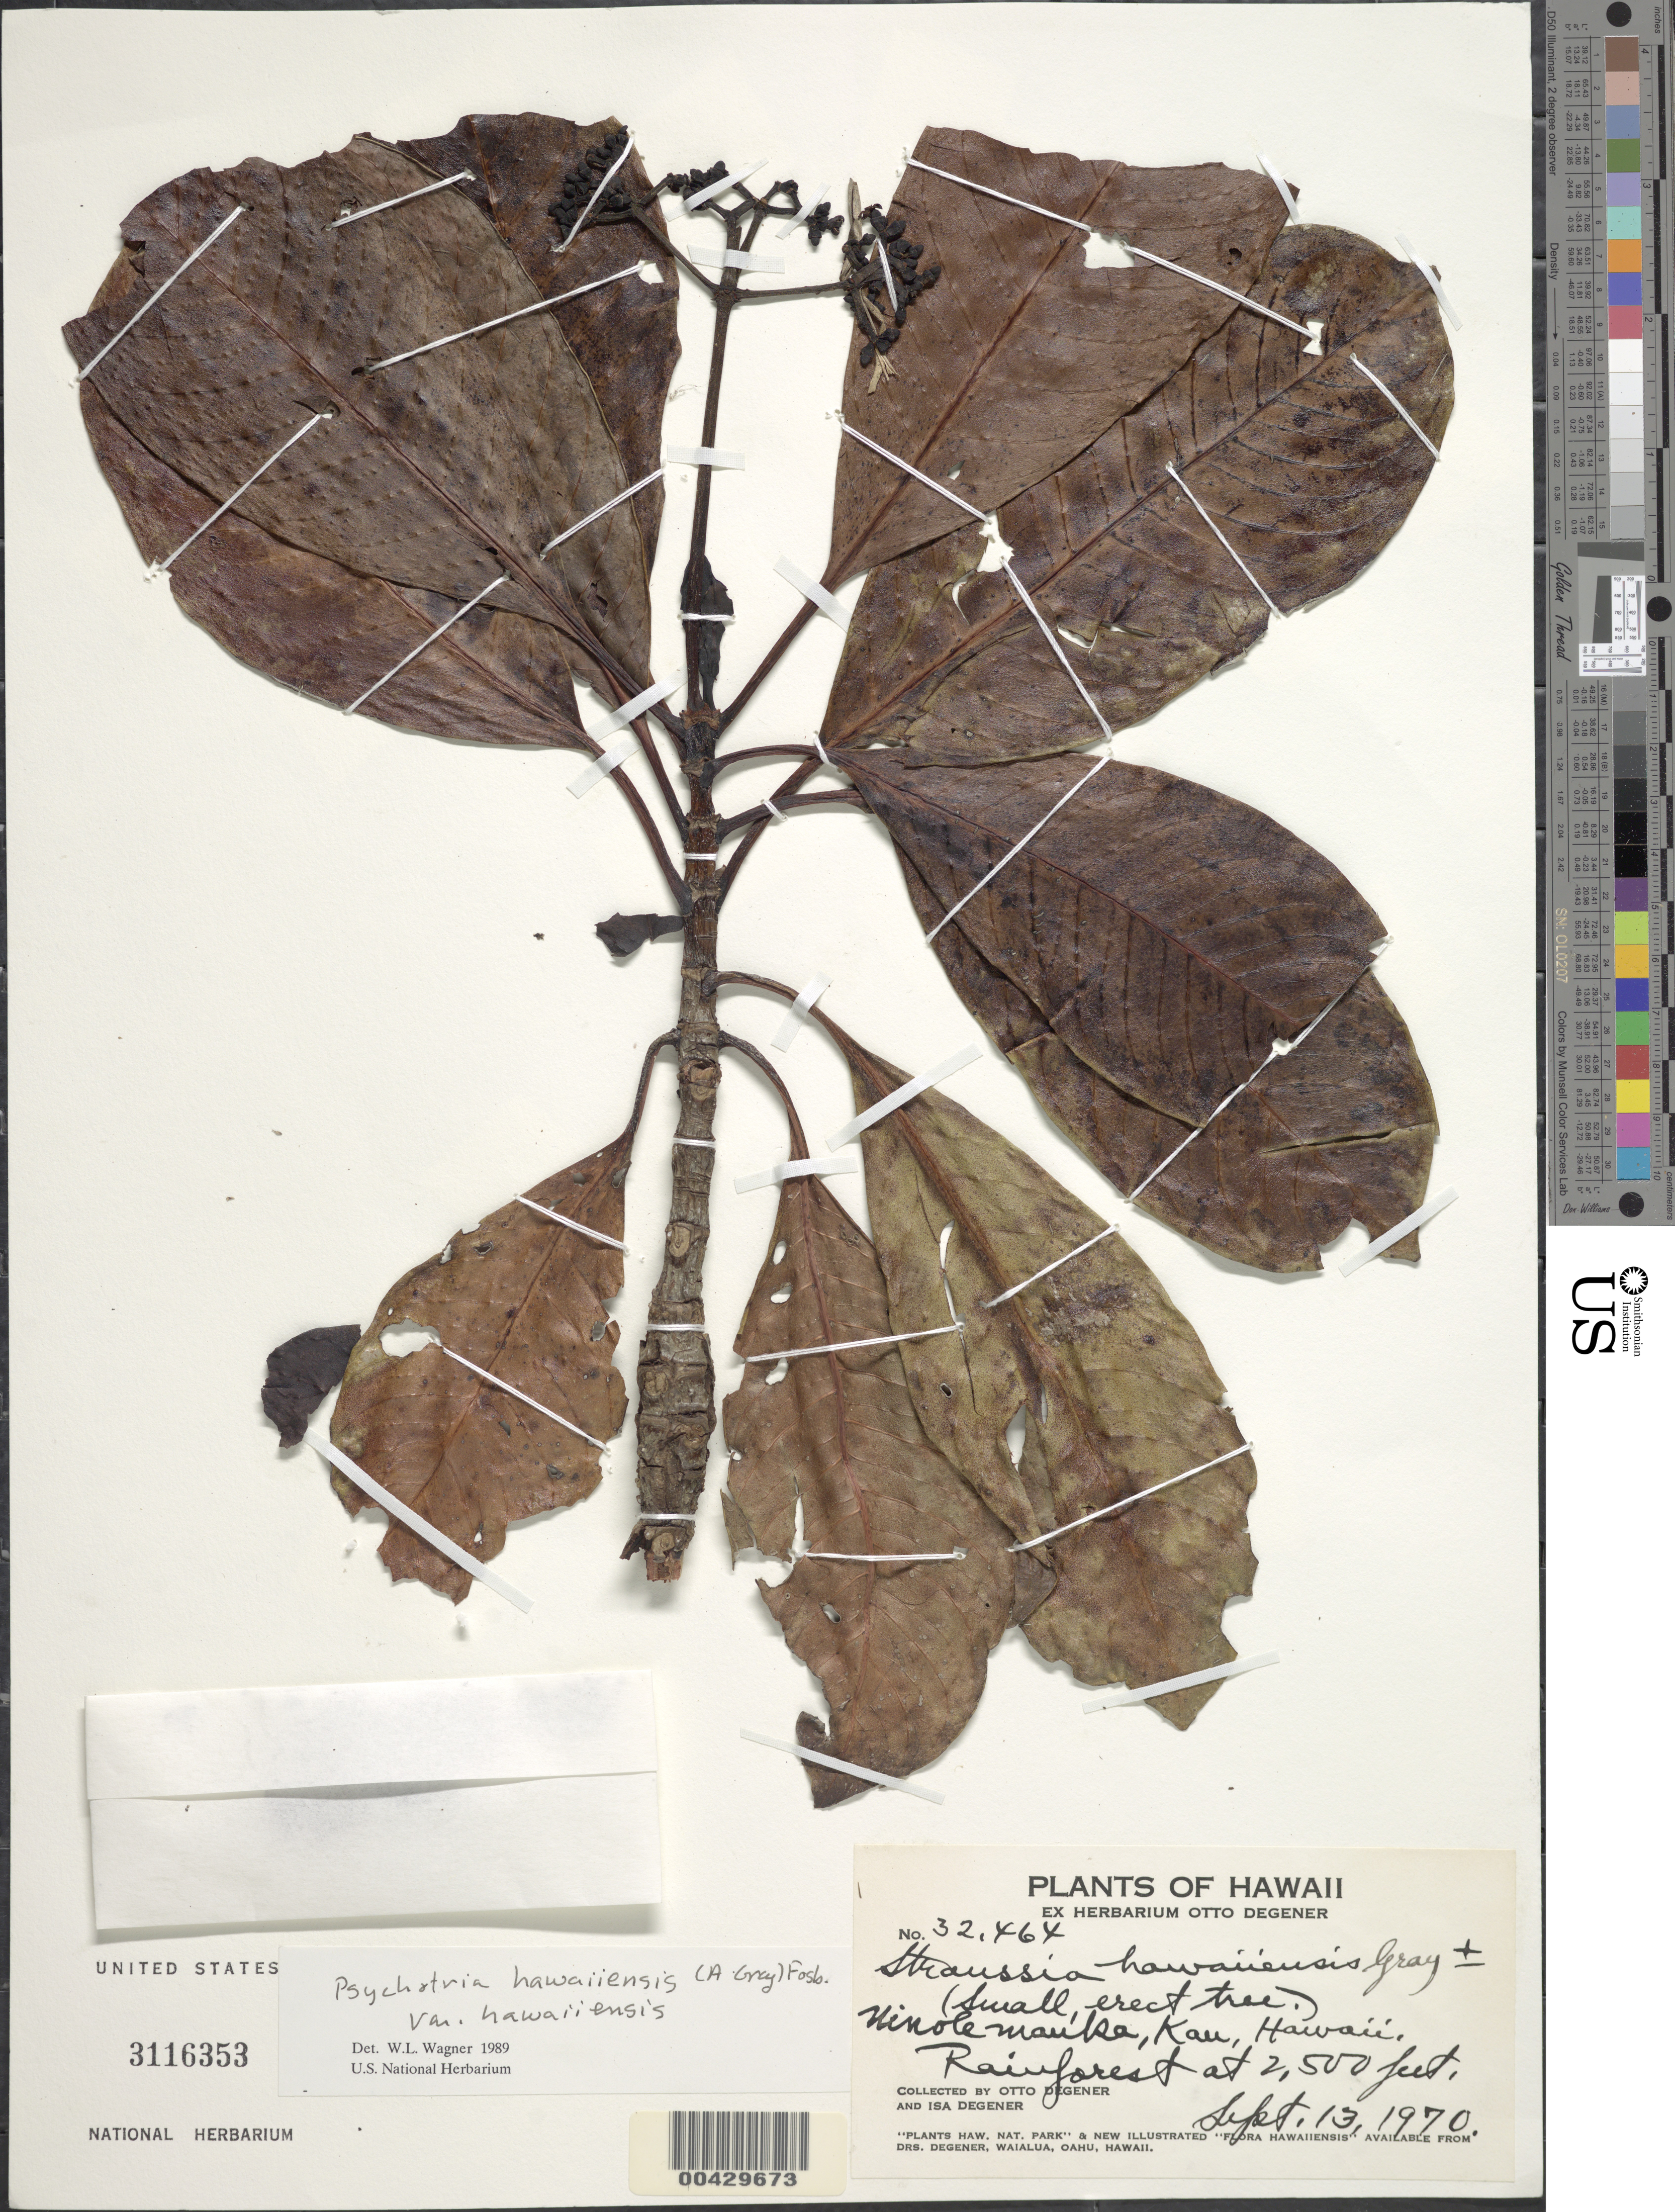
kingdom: Plantae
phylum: Tracheophyta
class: Magnoliopsida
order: Gentianales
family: Rubiaceae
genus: Psychotria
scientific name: Psychotria hawaiiensis var. hawaiiensis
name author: (A. Gray) Fosberg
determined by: Wagner, W. L., (BOT), Smithsonian Institution - National Museum of Natural History (UNITED STATES)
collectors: O. Degener & I. Degener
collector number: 32464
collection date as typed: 13 Sep 1970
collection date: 1970-09-13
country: United States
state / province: Hawaii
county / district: Hawaii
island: Hawaii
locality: Ninole mauka, Kau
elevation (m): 762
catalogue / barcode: US 3113653